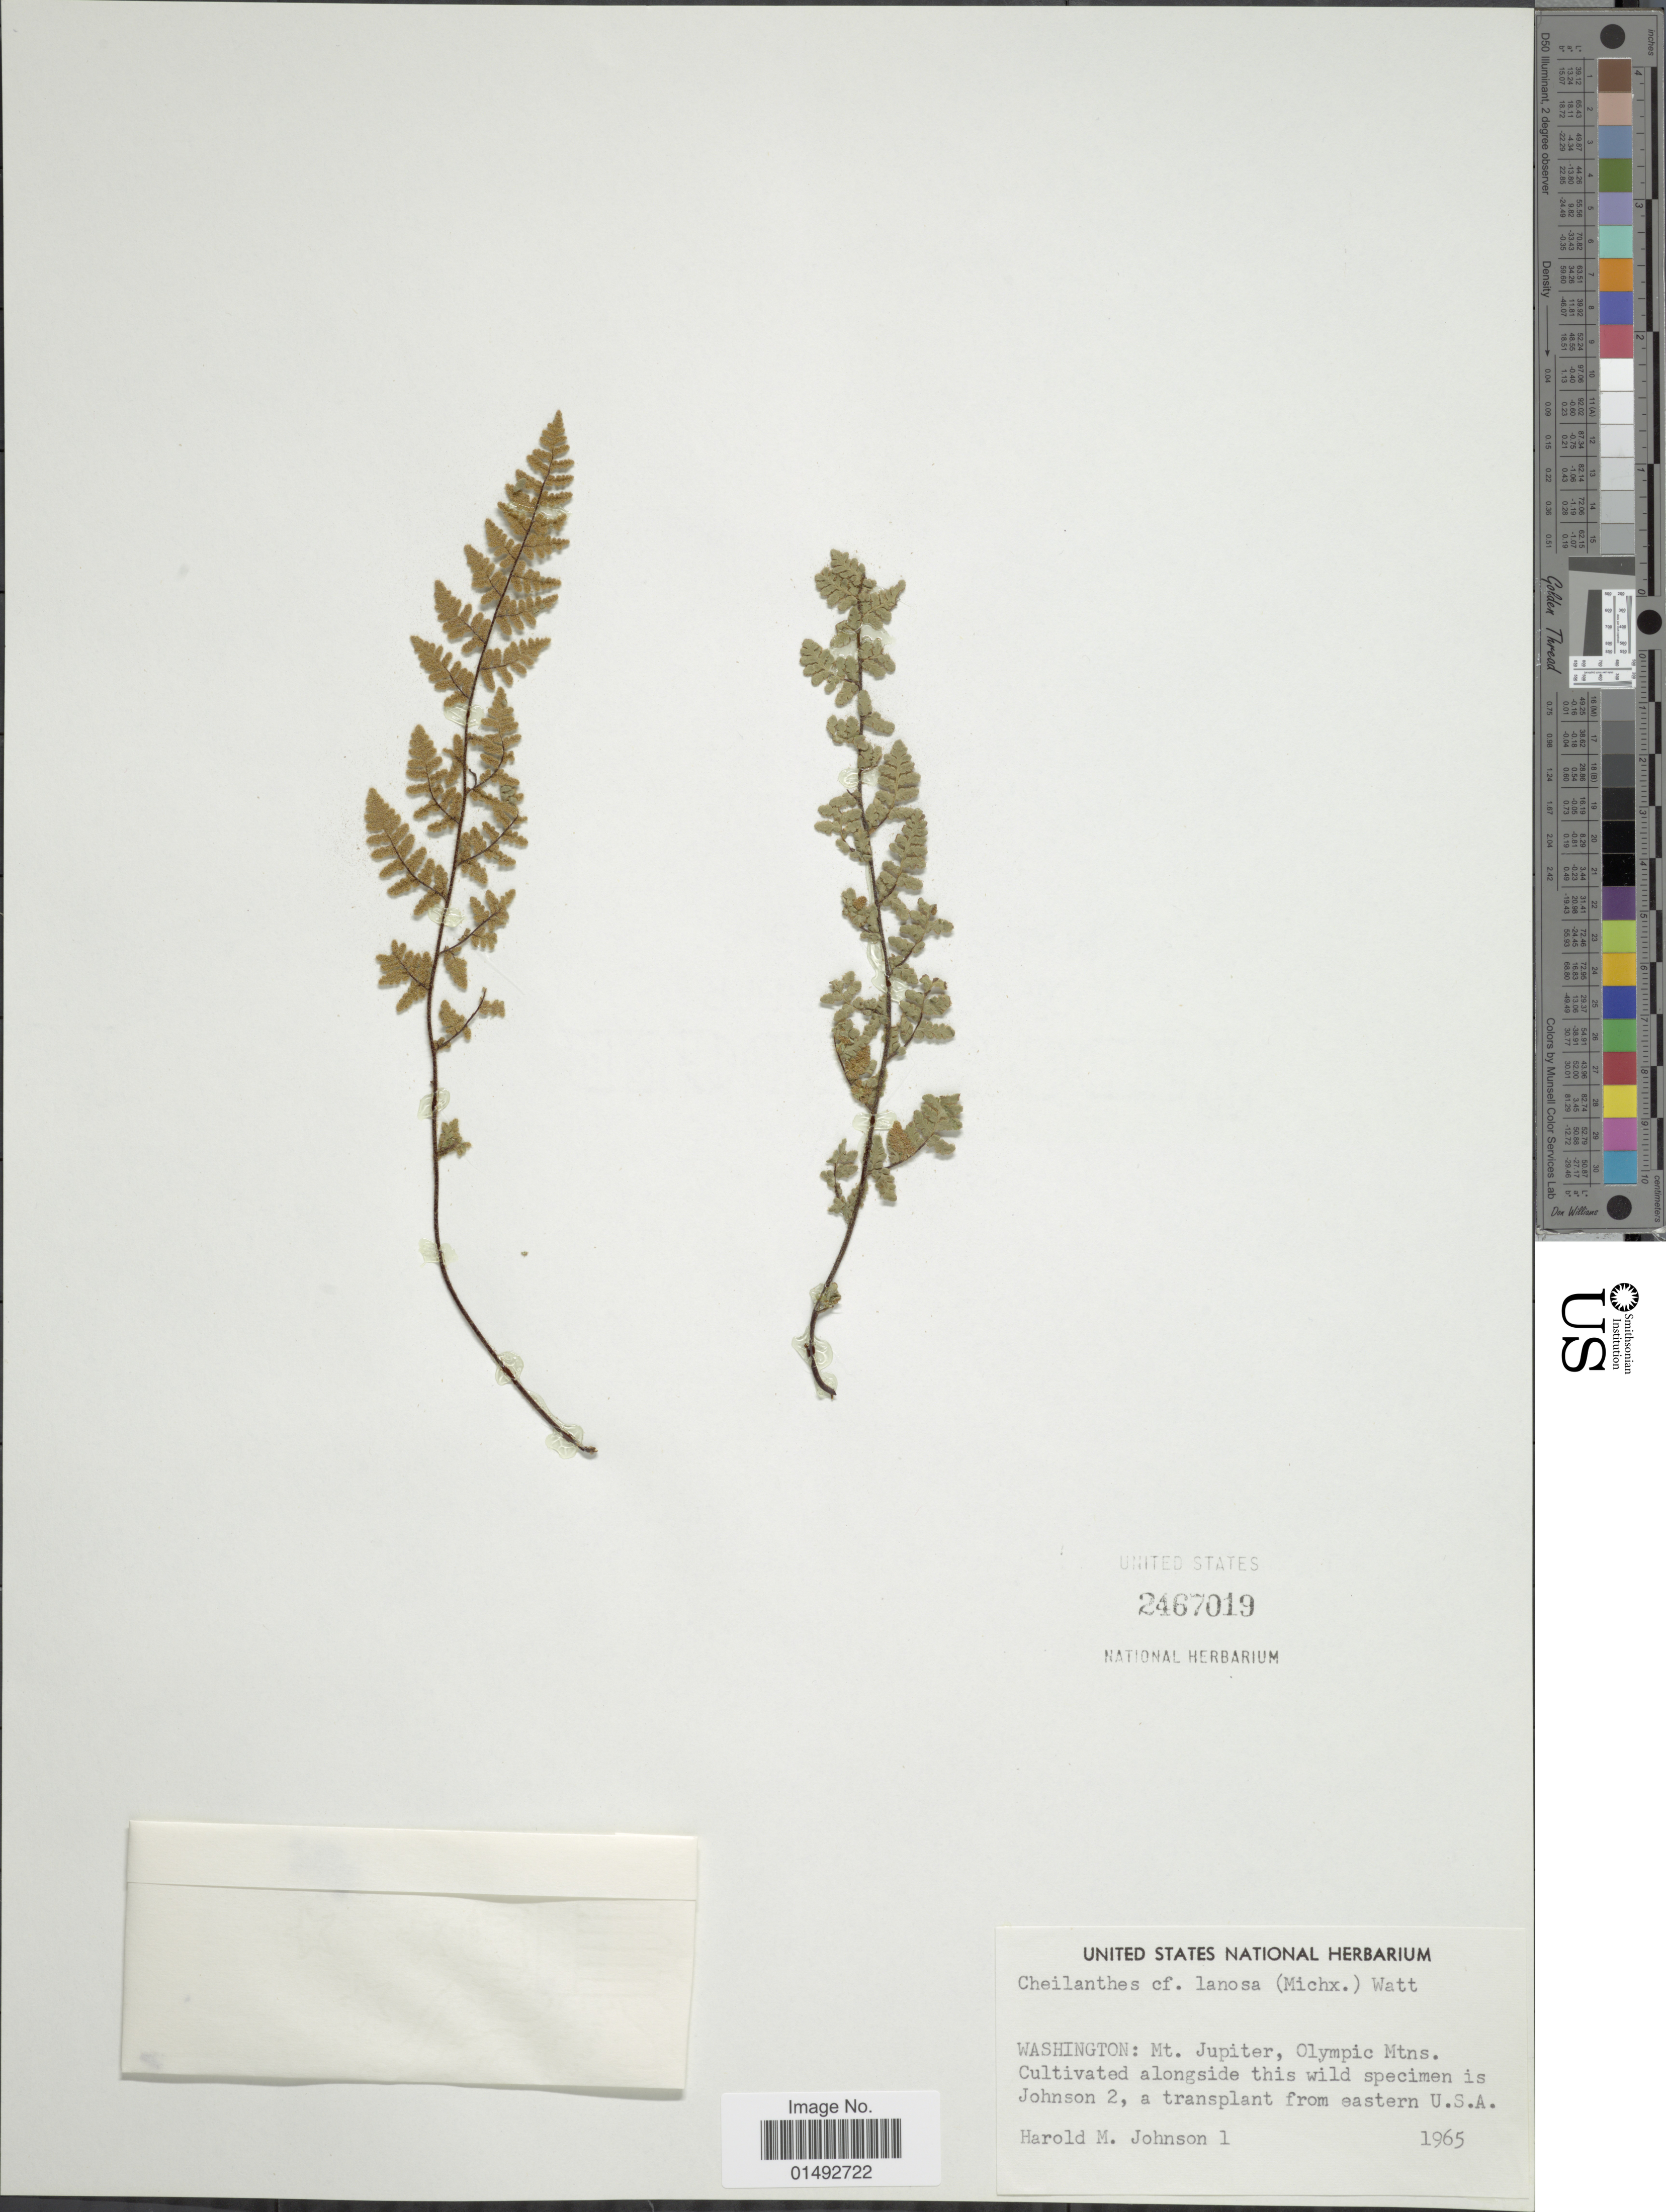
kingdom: Plantae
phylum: Tracheophyta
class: Polypodiopsida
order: Polypodiales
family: Pteridaceae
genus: Myriopteris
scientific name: Myriopteris lanosa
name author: (Michx.) Grusz & Windham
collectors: H. Johnson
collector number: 1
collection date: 1965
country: United States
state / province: Washington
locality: Mt Jupiter, Olympic Mtns. Cultivated alongside this wild specimen is Johnson 2, a transplant from eastern U.S.A.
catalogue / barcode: US 2467019